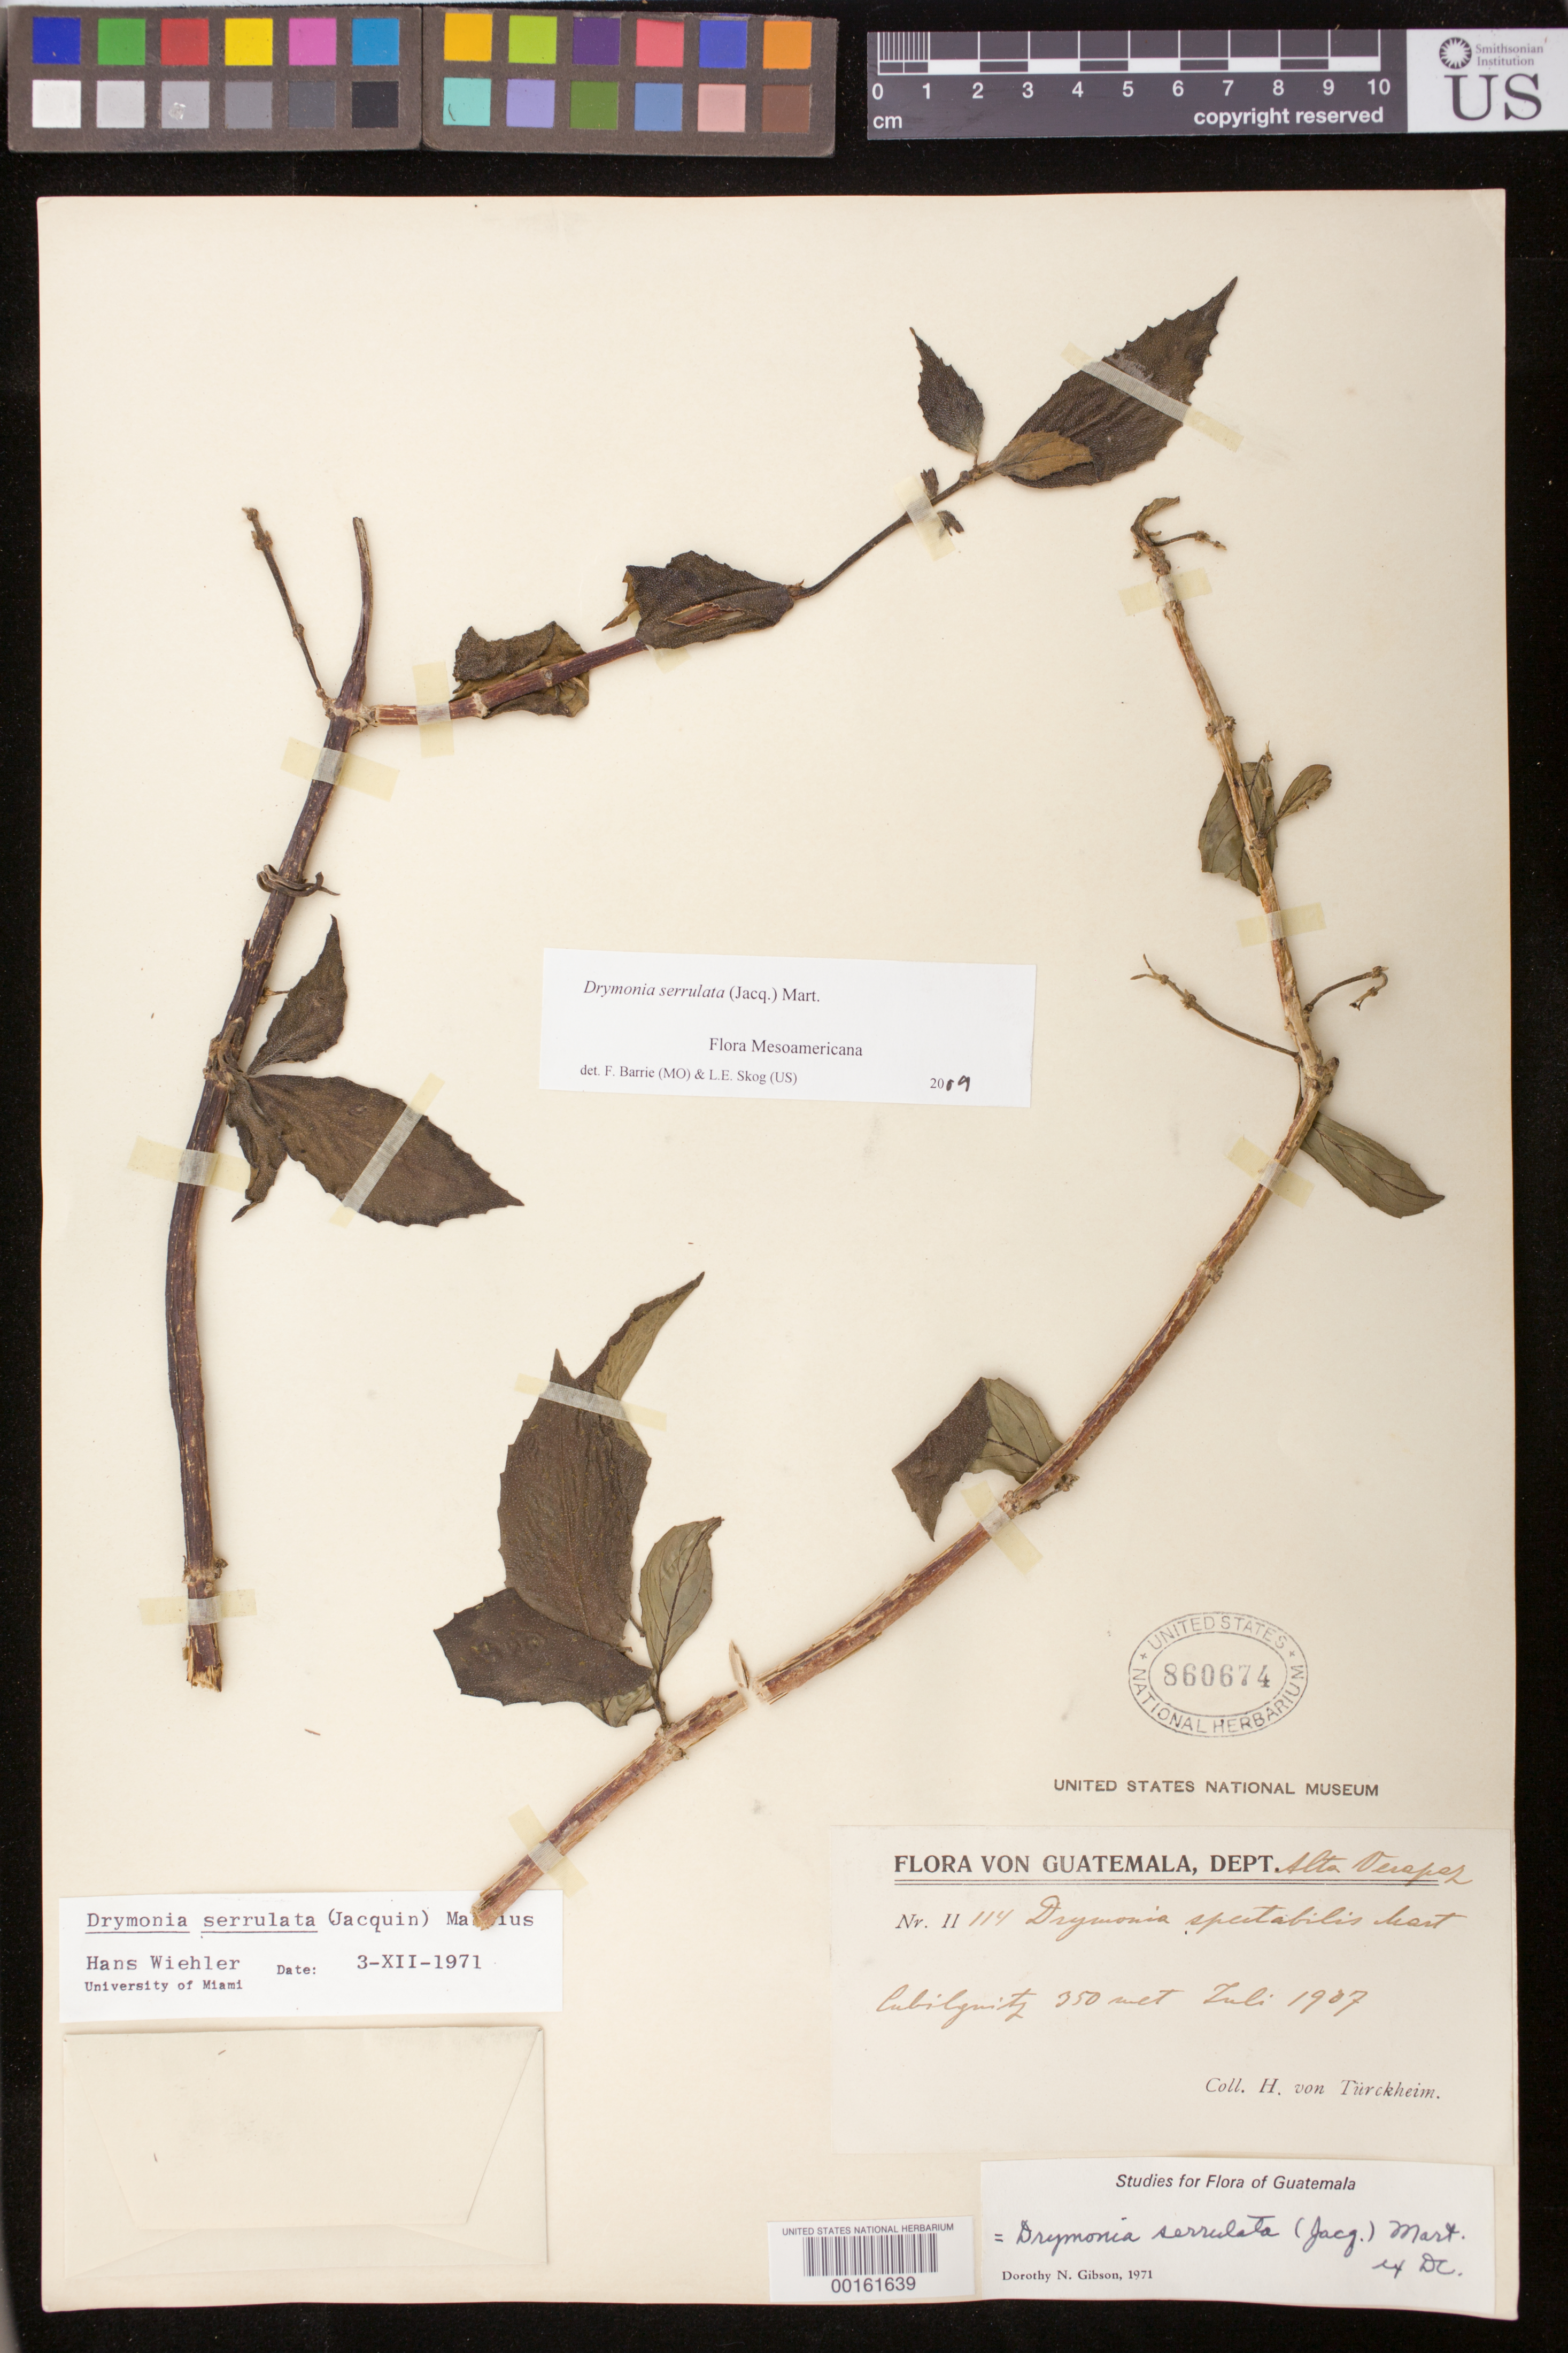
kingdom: Plantae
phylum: Tracheophyta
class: Magnoliopsida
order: Lamiales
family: Gesneriaceae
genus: Drymonia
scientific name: Drymonia serrulata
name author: (Jacq.) Mart.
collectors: H. von Türckheim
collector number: II 114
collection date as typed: Jul 1907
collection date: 1907-07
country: Guatemala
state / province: Alta Verapaz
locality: Cubilquitz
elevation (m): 350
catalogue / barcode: US 860674